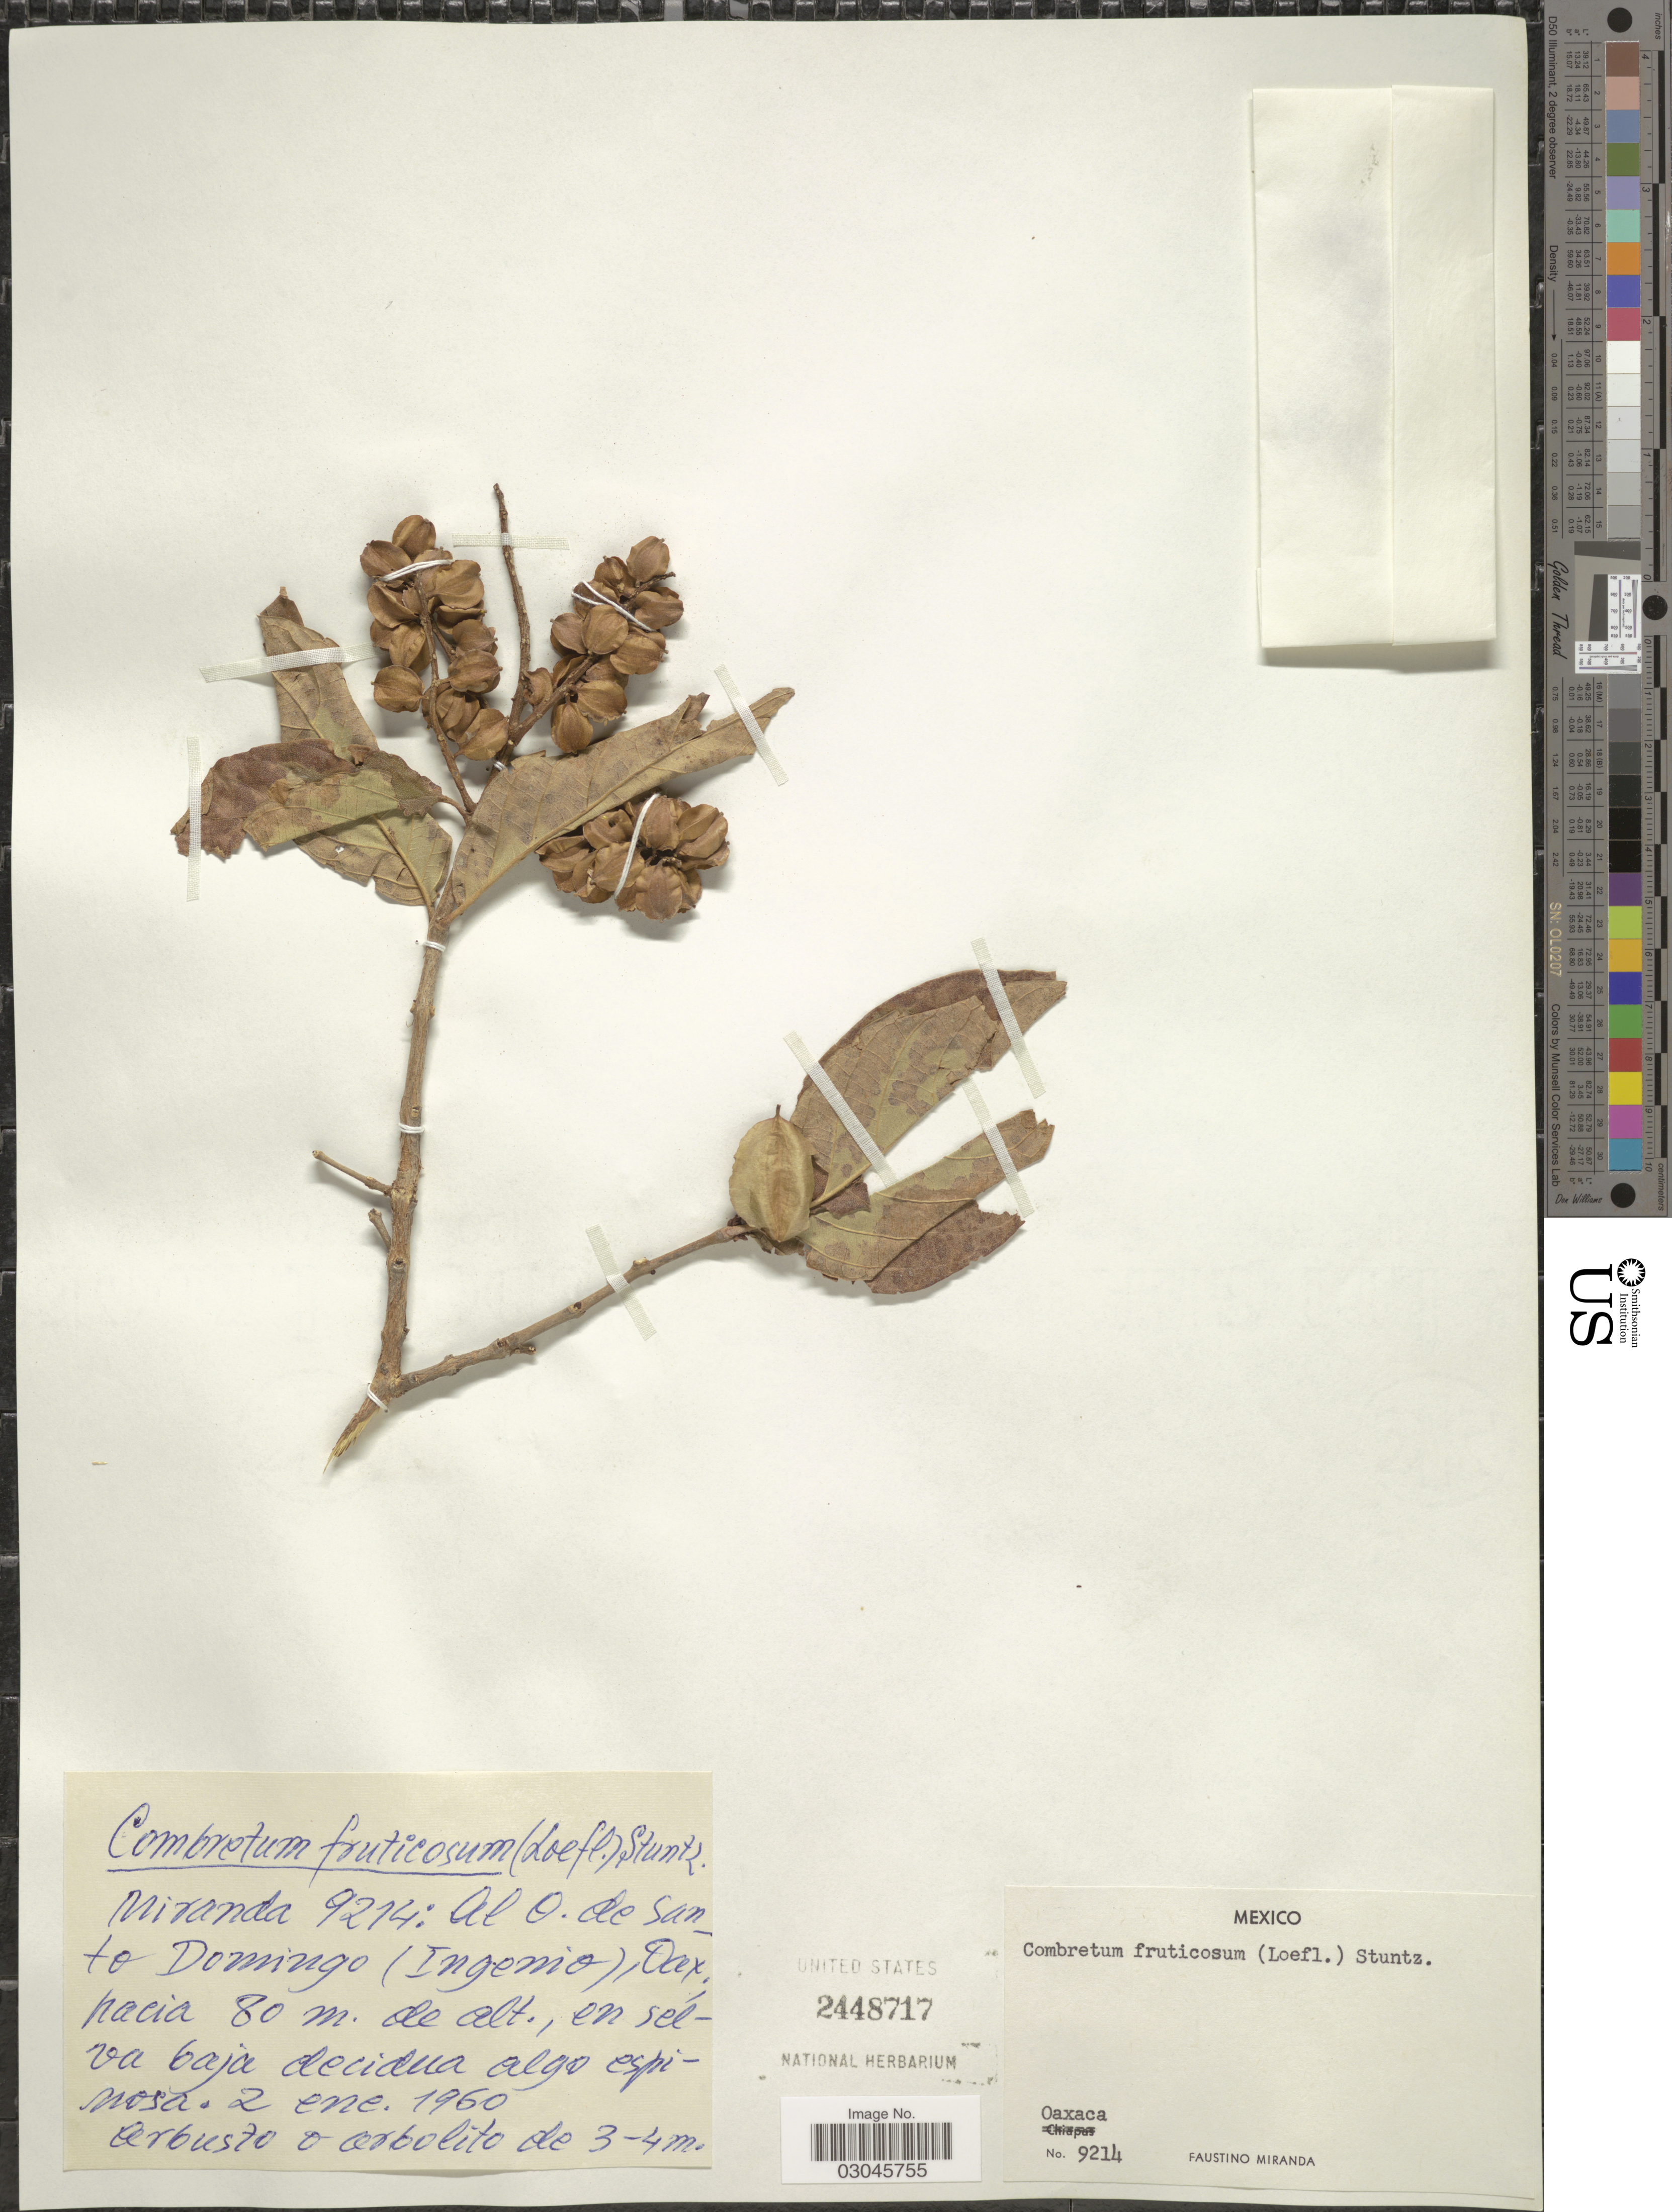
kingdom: Plantae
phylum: Tracheophyta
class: Magnoliopsida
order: Myrtales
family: Combretaceae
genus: Combretum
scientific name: Combretum fruticosum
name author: (Loefl.) Stuntz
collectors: F. Miranda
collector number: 9214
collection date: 1960-01-02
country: Mexico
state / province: Oaxaca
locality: Al O. de Santo domingo (Ingenio).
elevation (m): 80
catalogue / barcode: US 2448717